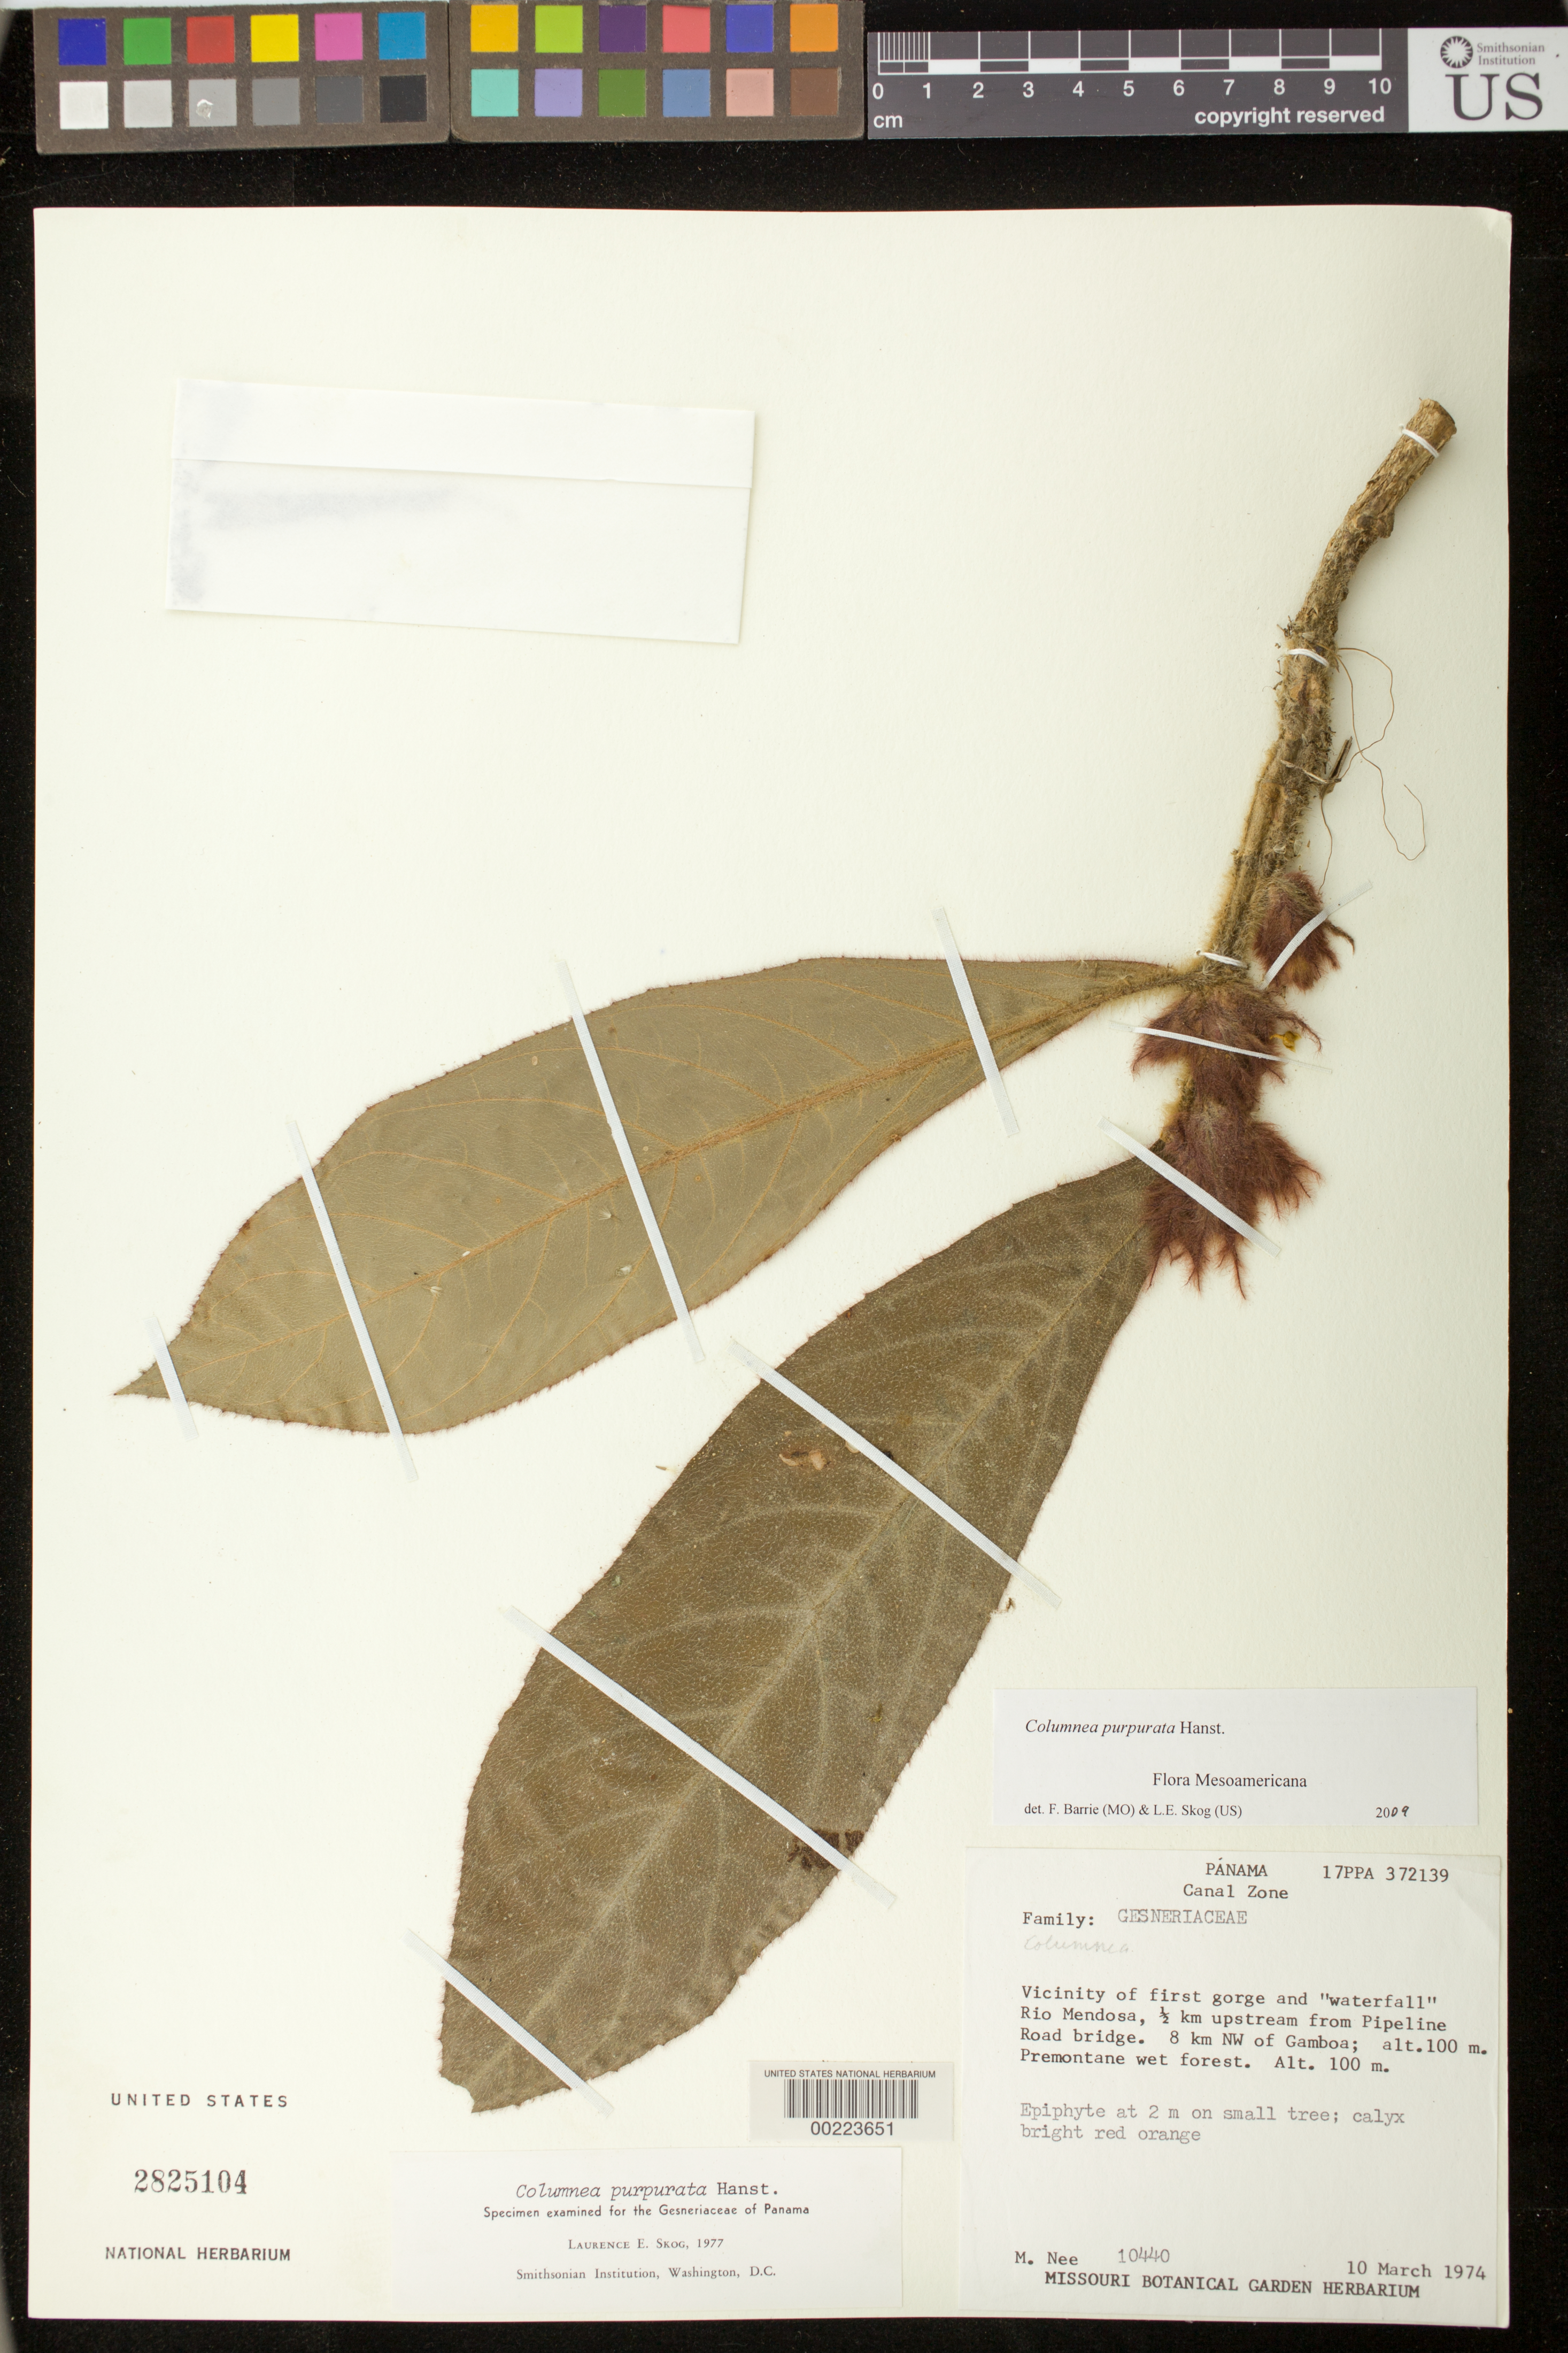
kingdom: Plantae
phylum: Tracheophyta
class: Magnoliopsida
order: Lamiales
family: Gesneriaceae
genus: Columnea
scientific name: Columnea purpurata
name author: Hanst.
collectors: M. Nee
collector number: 10440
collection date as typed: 10 Mar 1974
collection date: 1974-03-10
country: Panama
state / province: Colón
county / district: Canal Zone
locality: Vicinity of first gorge and "waterfall" Rio Mendosa, 1/2 km upstream from pipeline roadbridge, 8 km NW of Gamboa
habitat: Premontane wet forest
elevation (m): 100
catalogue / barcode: US 2825104